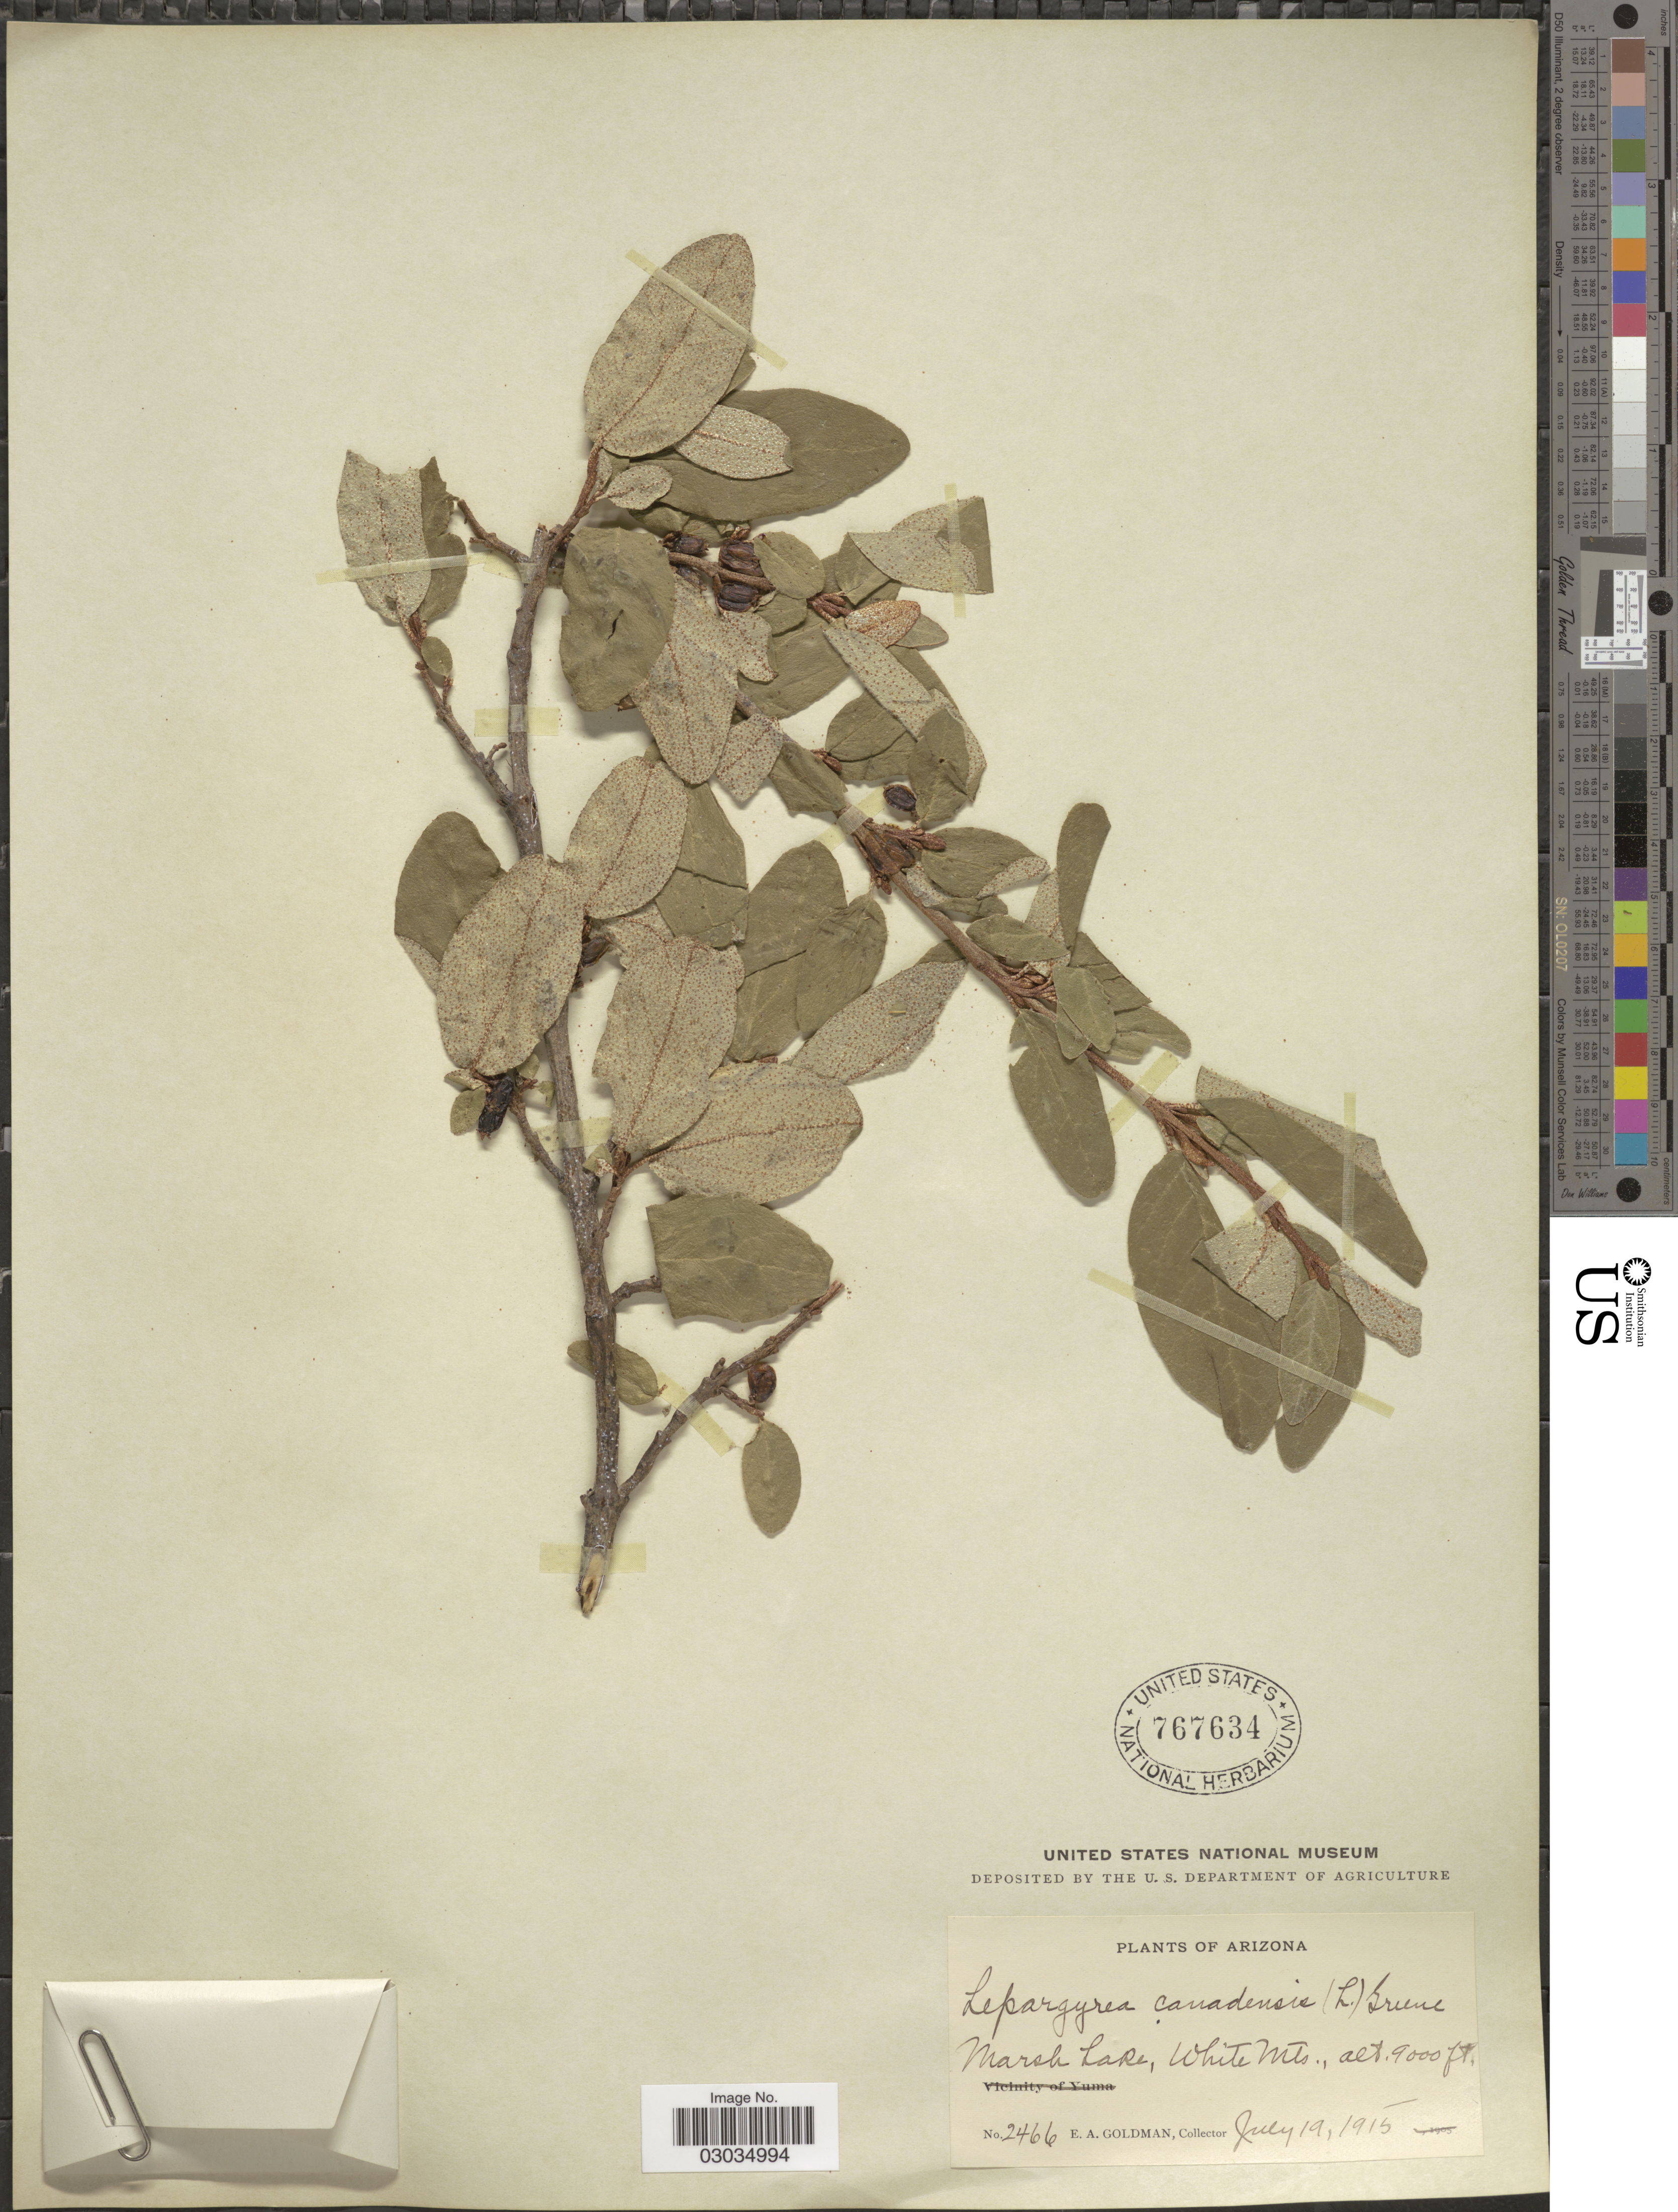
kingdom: Plantae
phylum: Tracheophyta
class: Magnoliopsida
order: Rosales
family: Elaeagnaceae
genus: Shepherdia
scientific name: Shepherdia canadensis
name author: (L.) Nutt.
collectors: E. A. Goldman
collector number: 2466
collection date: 1915-07-19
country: United States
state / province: Arizona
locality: Marsh Lake, White Mts.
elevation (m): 2743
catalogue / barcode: US 767634